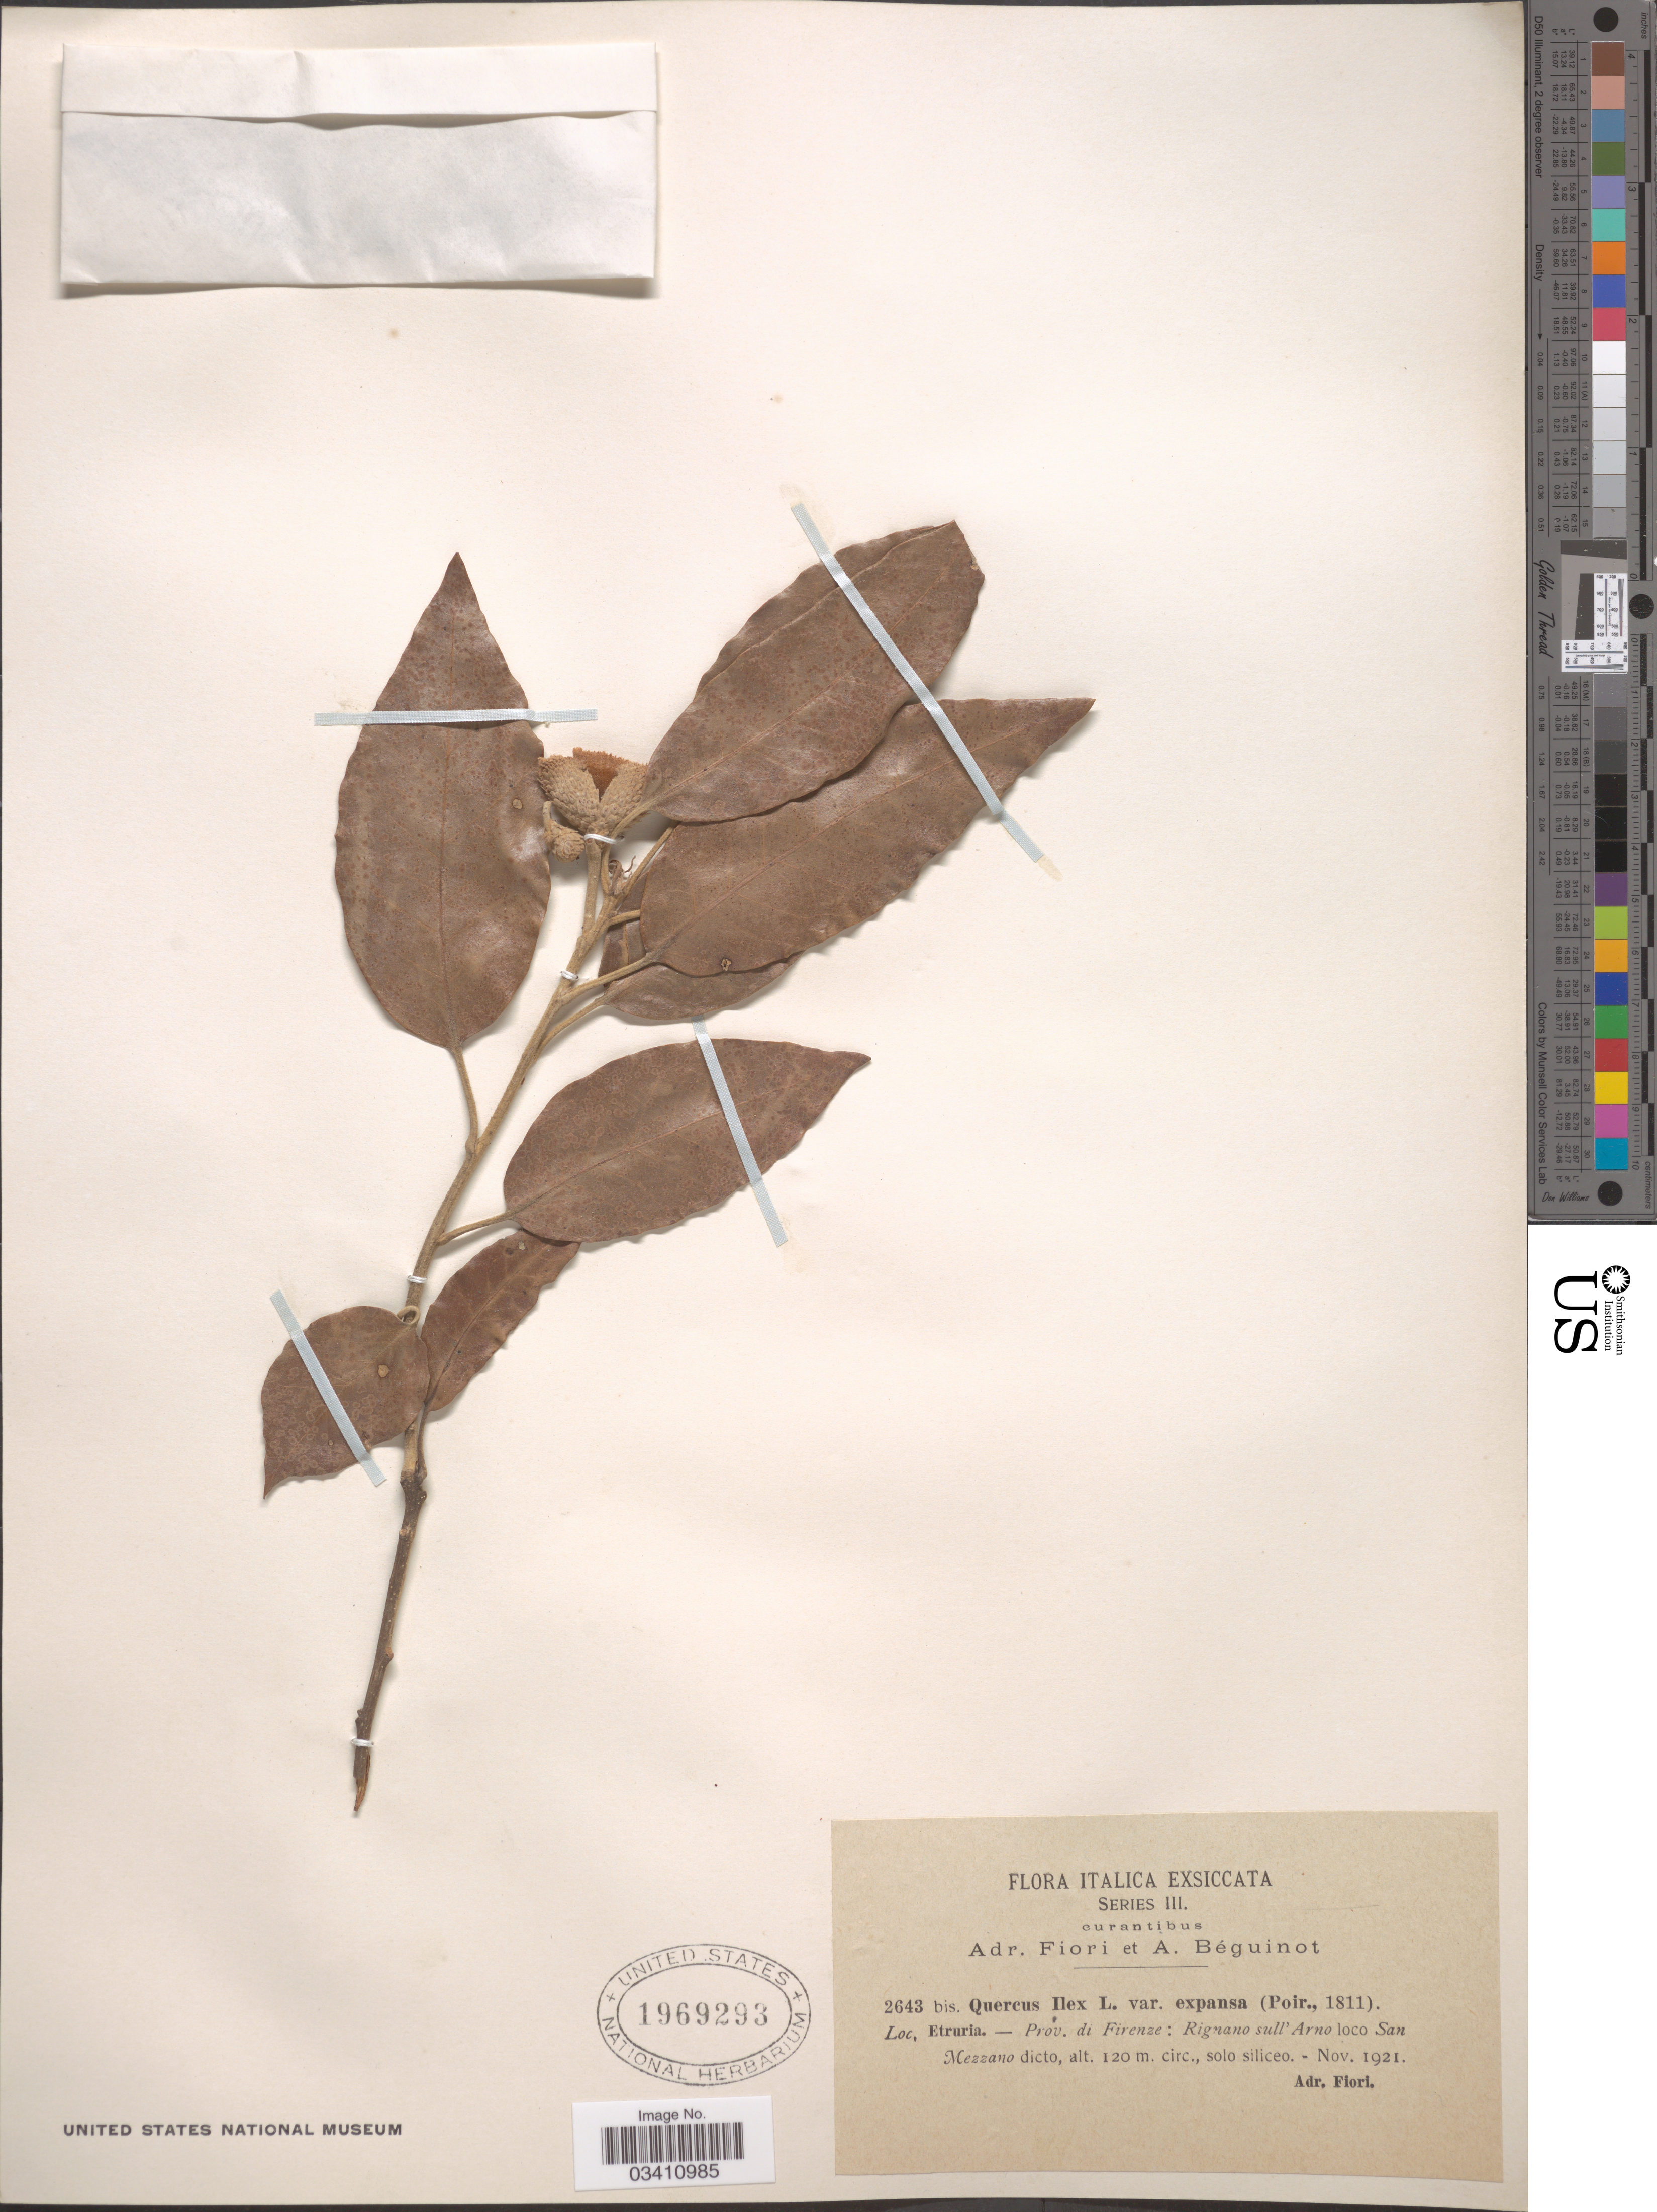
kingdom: Plantae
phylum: Tracheophyta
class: Magnoliopsida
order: Fagales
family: Fagaceae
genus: Quercus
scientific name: Quercus ilex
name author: Lour.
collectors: A. Fiori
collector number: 2643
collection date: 1921-11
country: Italy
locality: Etruria. - Prov. di Firenze: Rignano sull' Arno loco San Mezzano dicto.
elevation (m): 120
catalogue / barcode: US 1969293